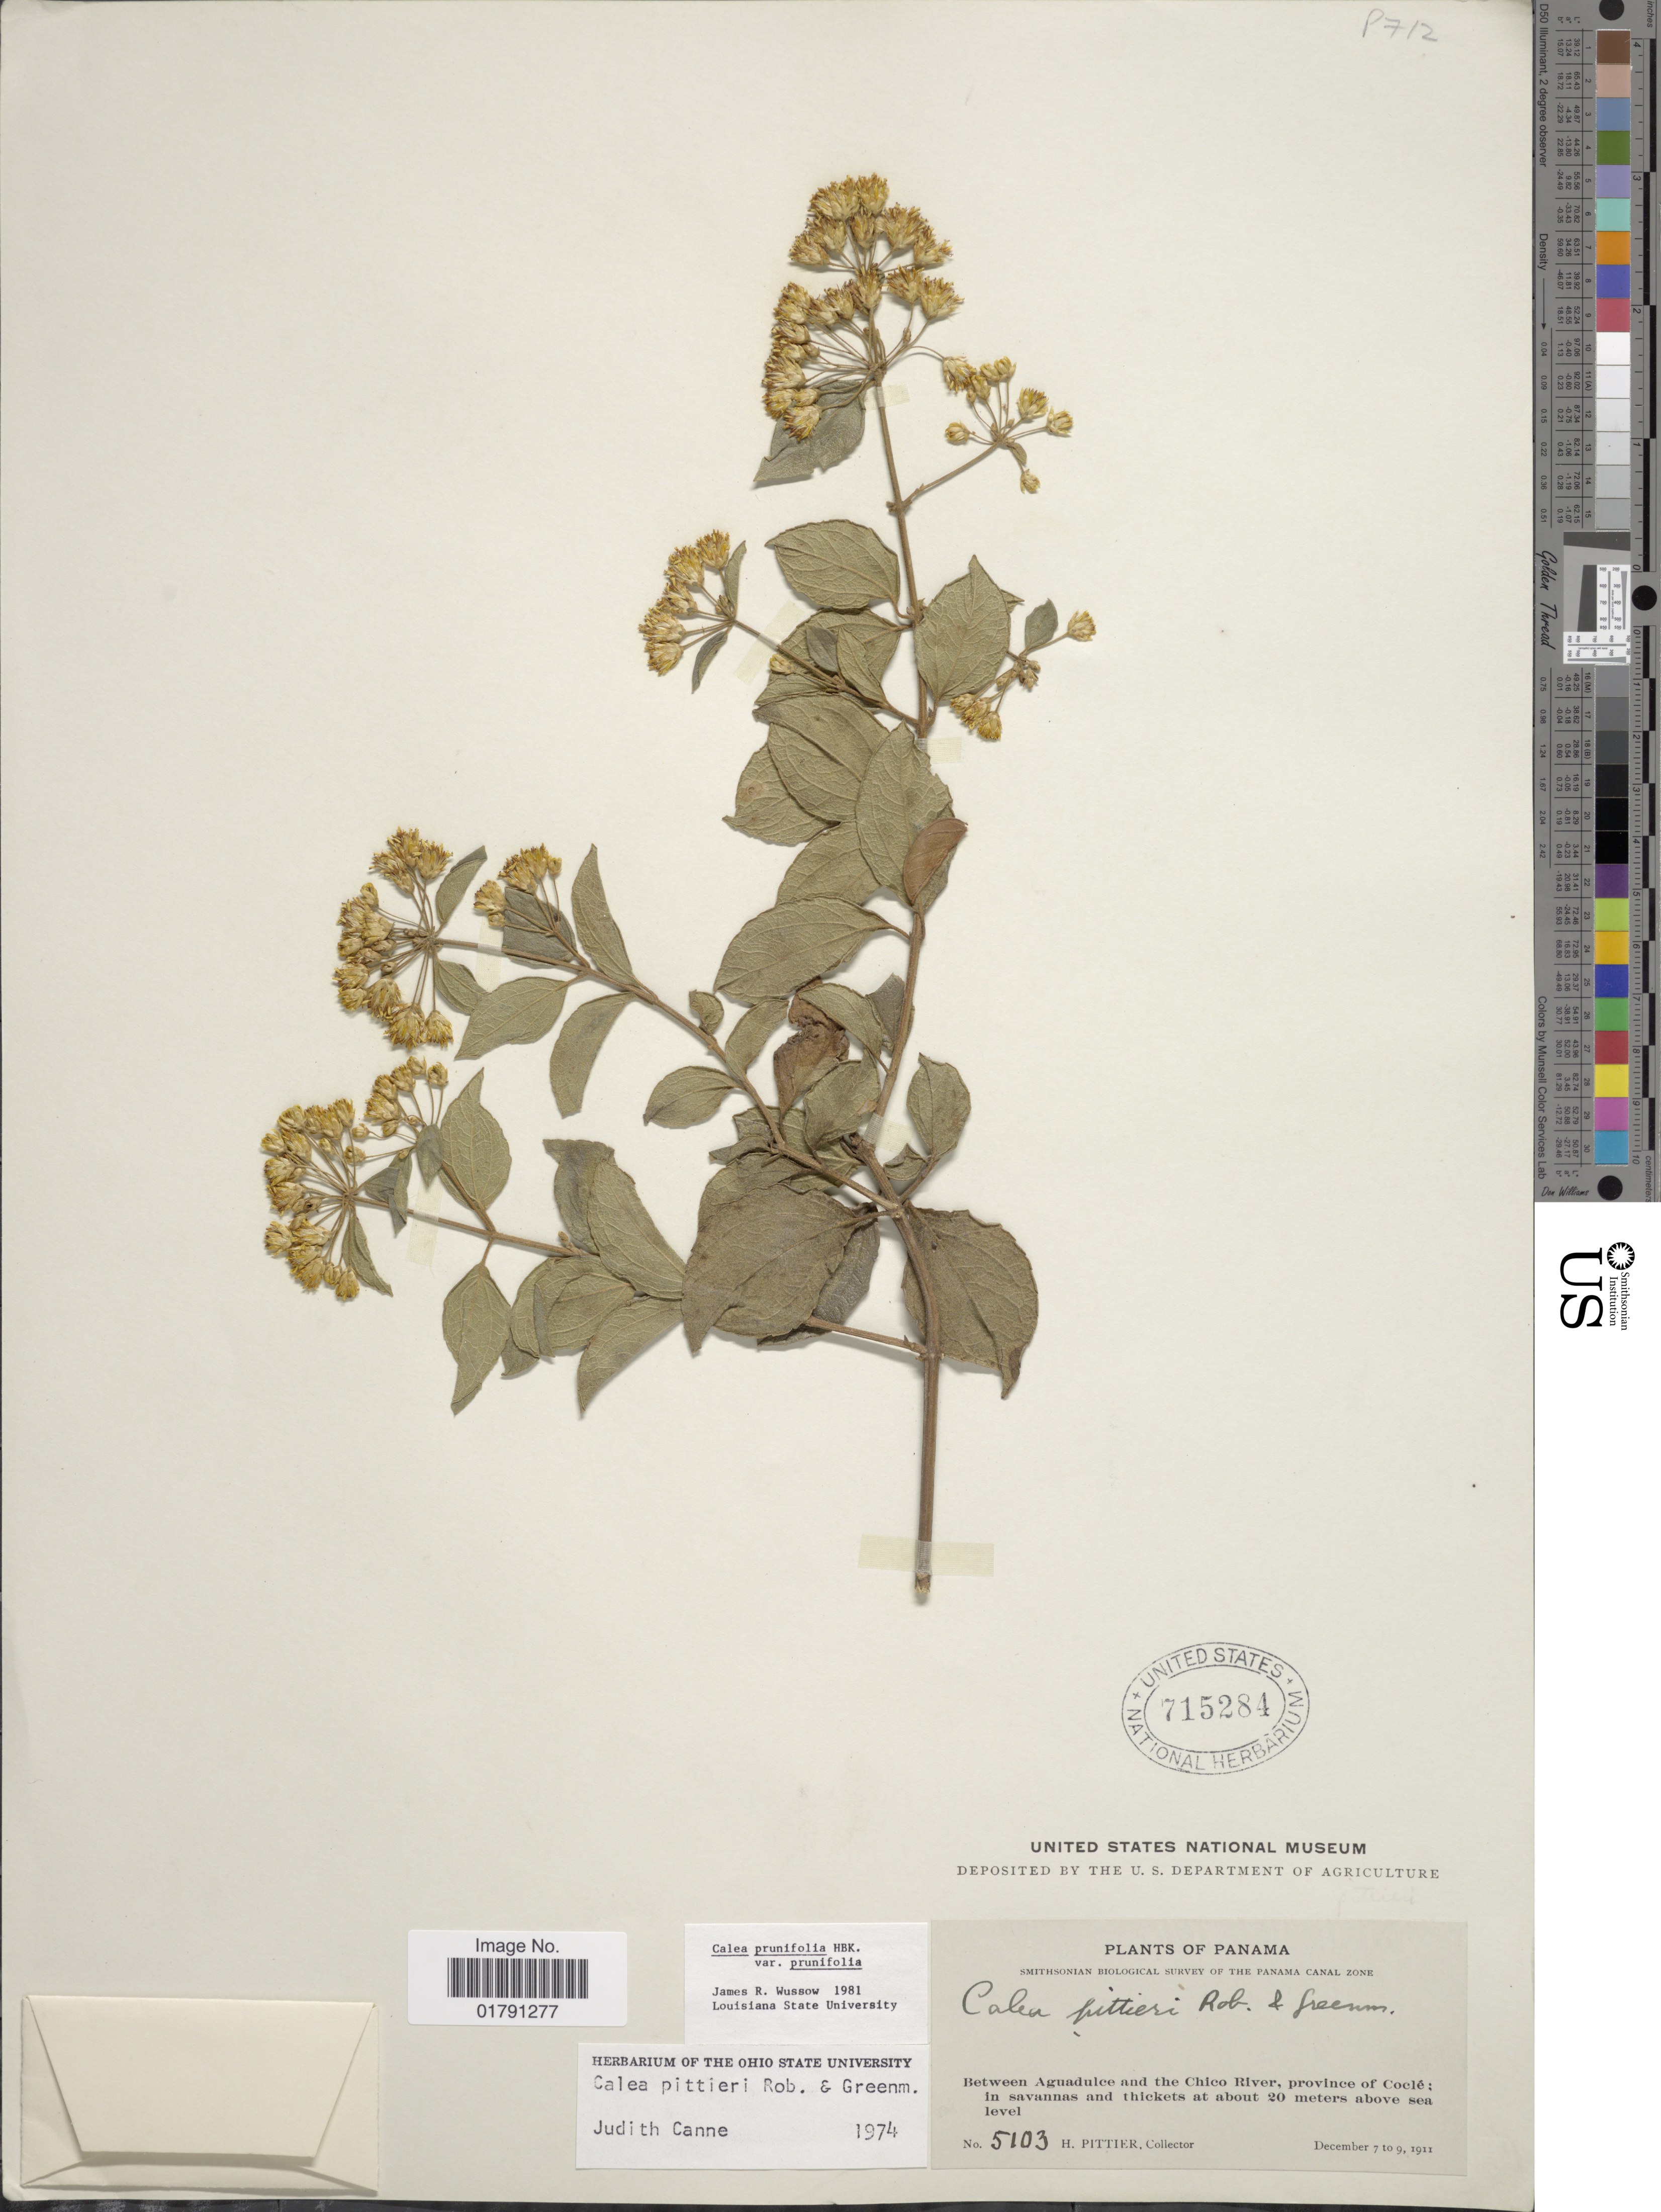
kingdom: Plantae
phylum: Tracheophyta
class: Magnoliopsida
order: Asterales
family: Asteraceae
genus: Calea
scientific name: Calea prunifolia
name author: Kunth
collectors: H. F. Pittier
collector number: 5103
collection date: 1911-12-07/1911-12-09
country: Panama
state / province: Coclé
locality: Between Aguadulce and the Chico River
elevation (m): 20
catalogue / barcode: US 715284